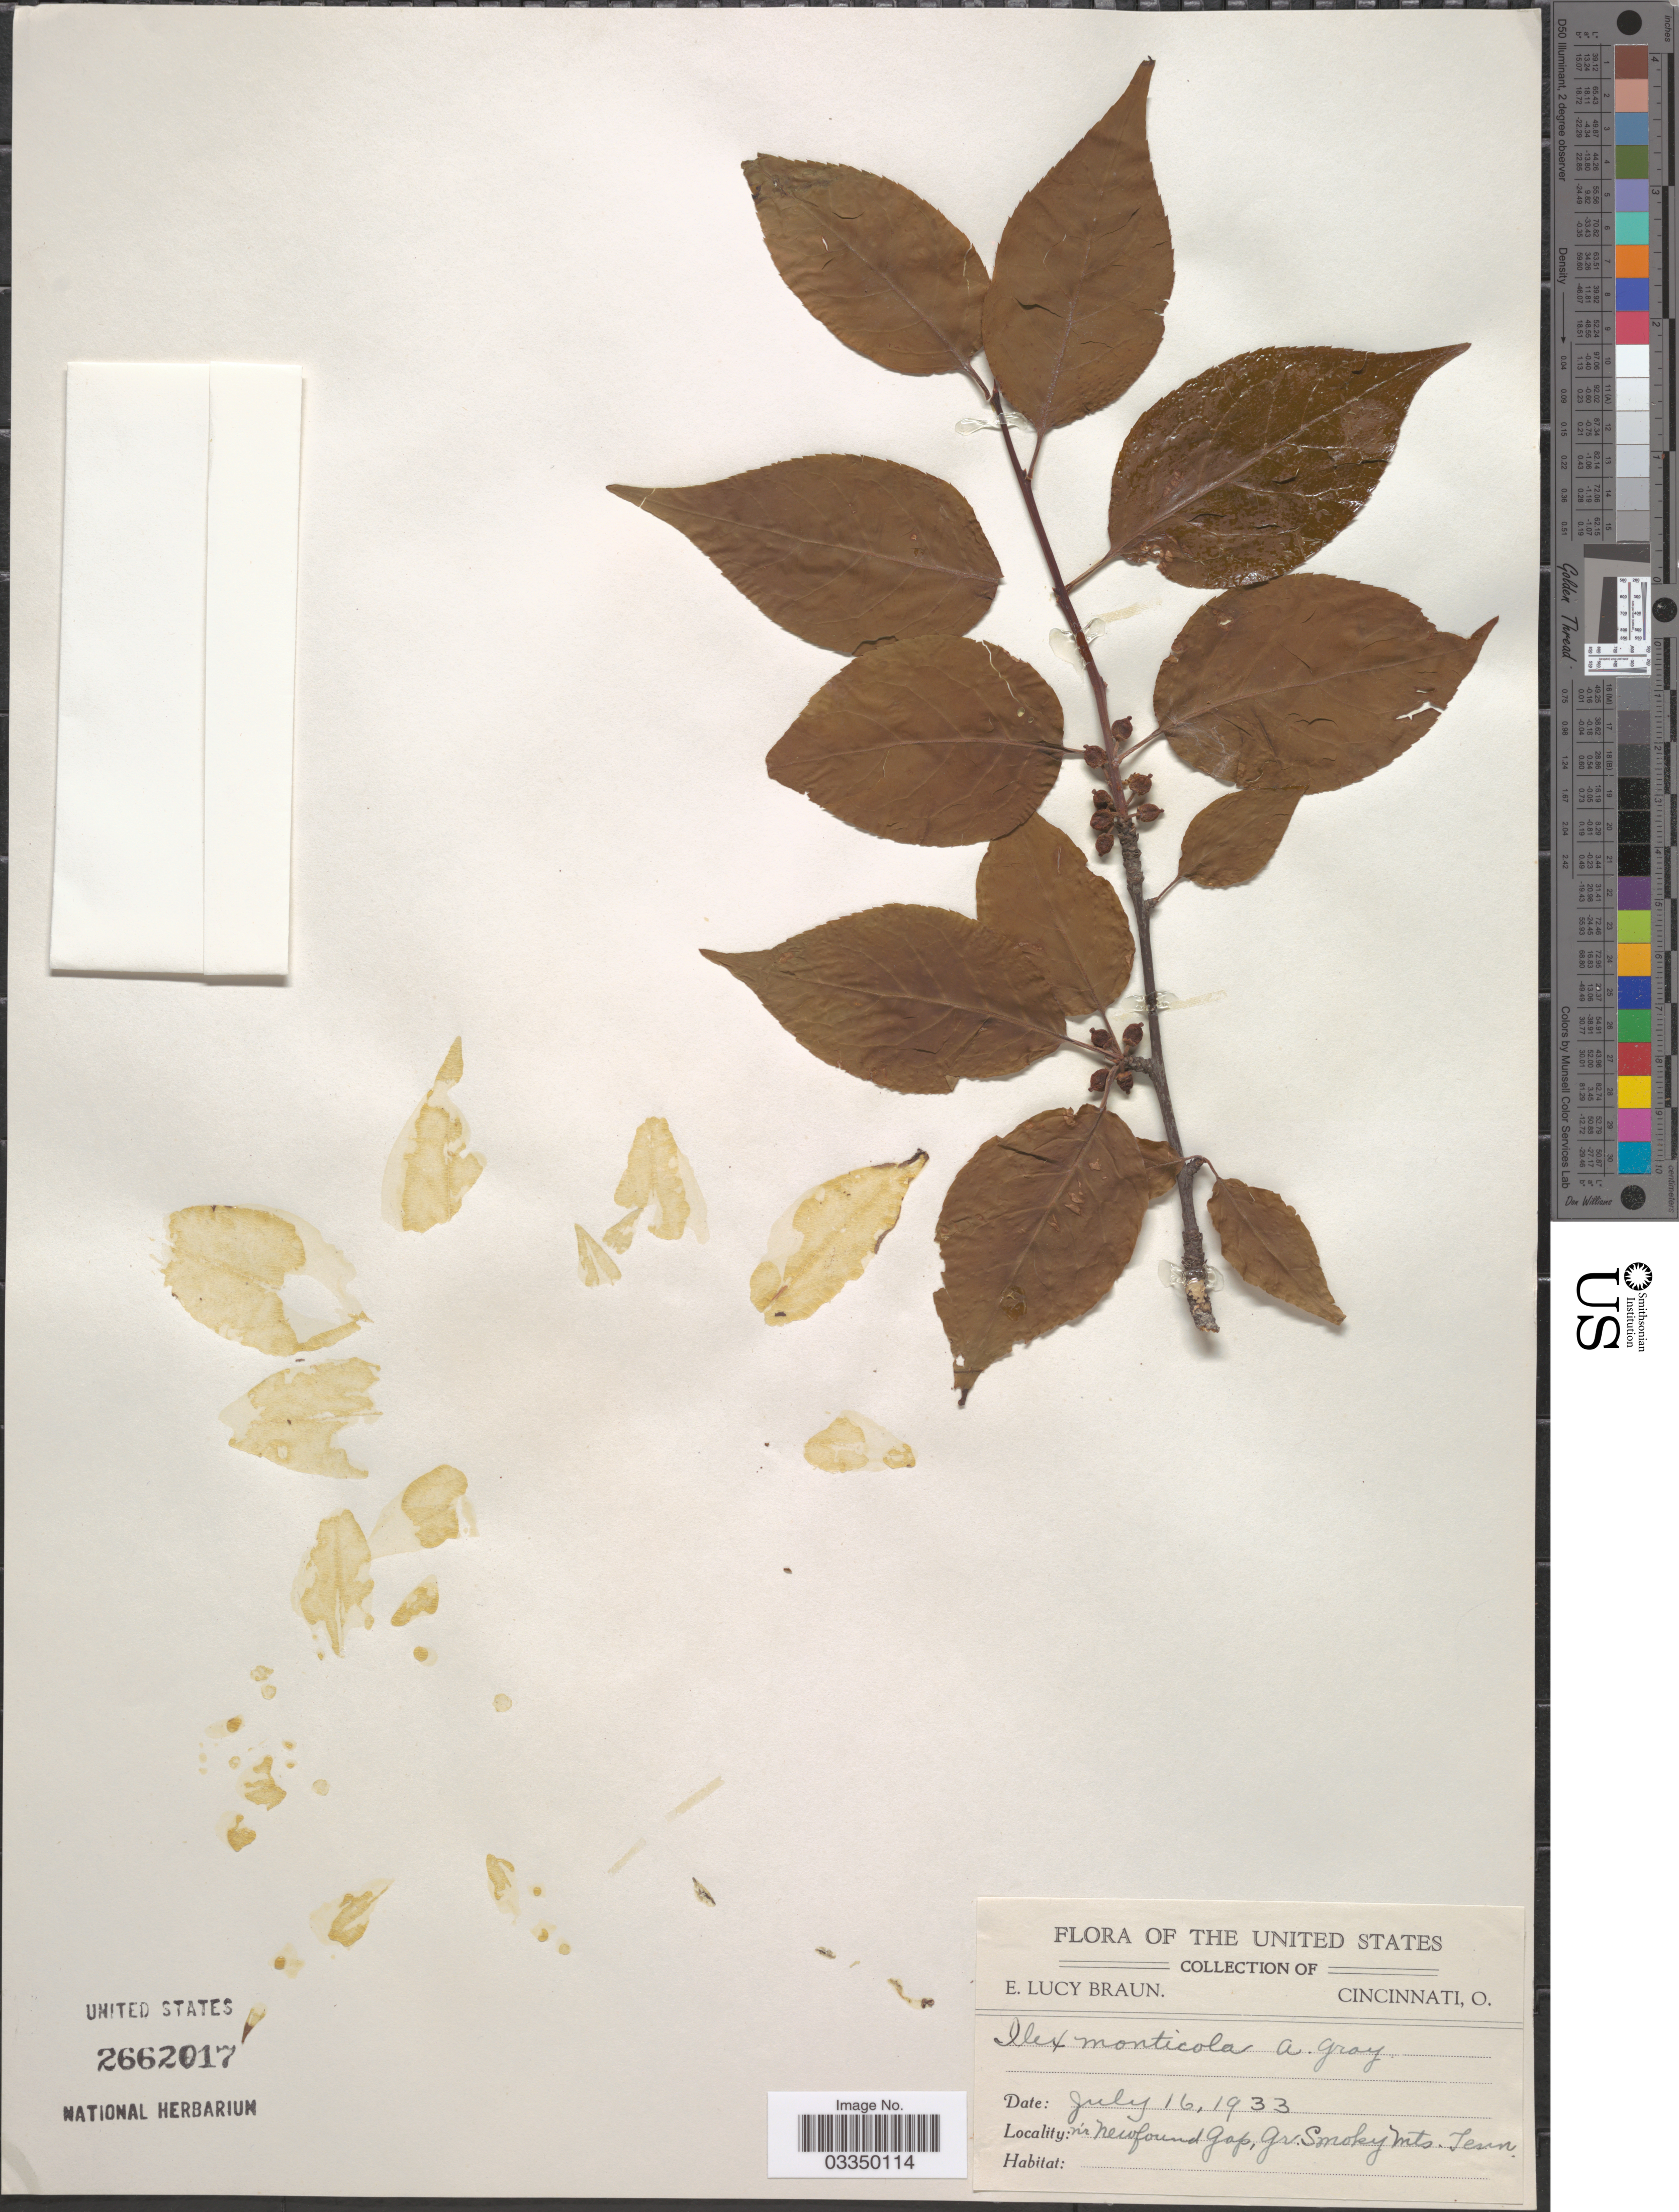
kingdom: Plantae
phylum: Tracheophyta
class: Magnoliopsida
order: Aquifoliales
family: Aquifoliaceae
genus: Ilex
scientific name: Ilex montana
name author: Torr. & A. Gray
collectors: E. L. Braun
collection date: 1933-07-16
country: United States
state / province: Tennessee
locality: Nr Newfound Gap, Gr. Smoky Mts.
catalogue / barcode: US 2662017